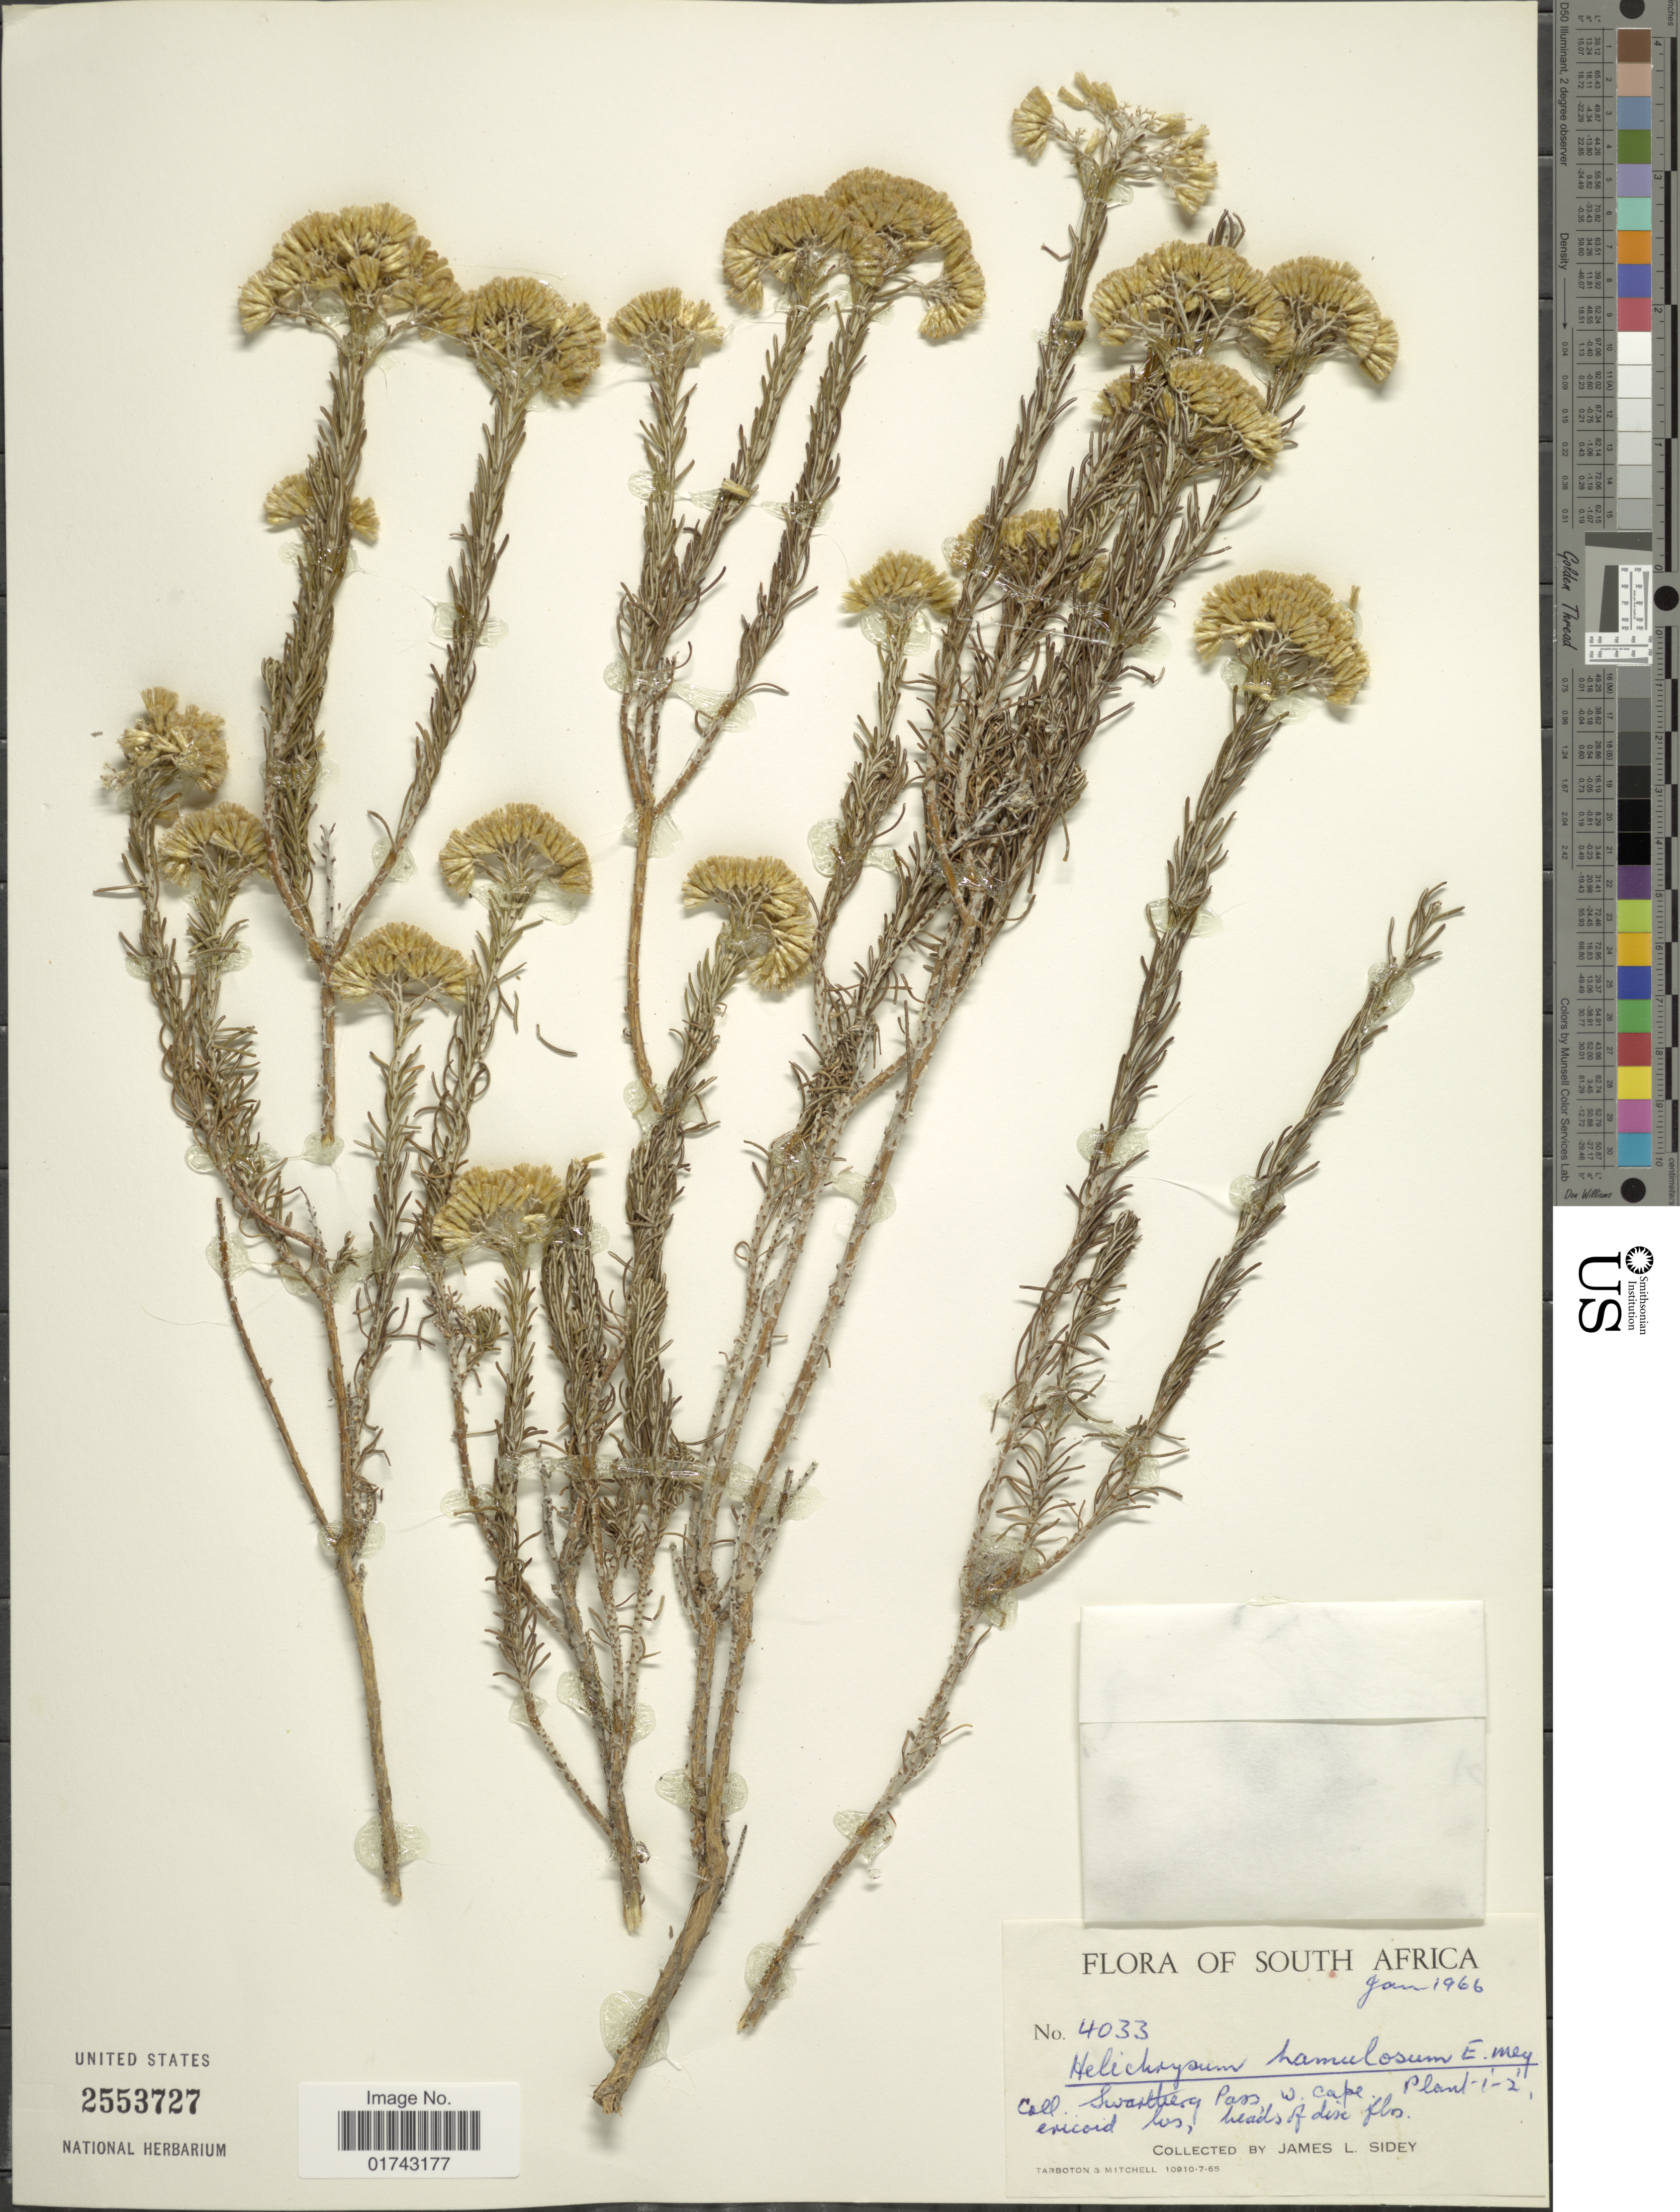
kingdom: Plantae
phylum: Tracheophyta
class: Magnoliopsida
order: Asterales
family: Asteraceae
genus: Helichrysum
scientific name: Helichrysum hamulosum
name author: E. Mey. ex DC.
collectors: J. L. Sidey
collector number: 4033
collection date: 1966-01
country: South Africa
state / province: Western Cape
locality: Coll. Swartberg Pass, W. Cape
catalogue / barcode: US 2553727